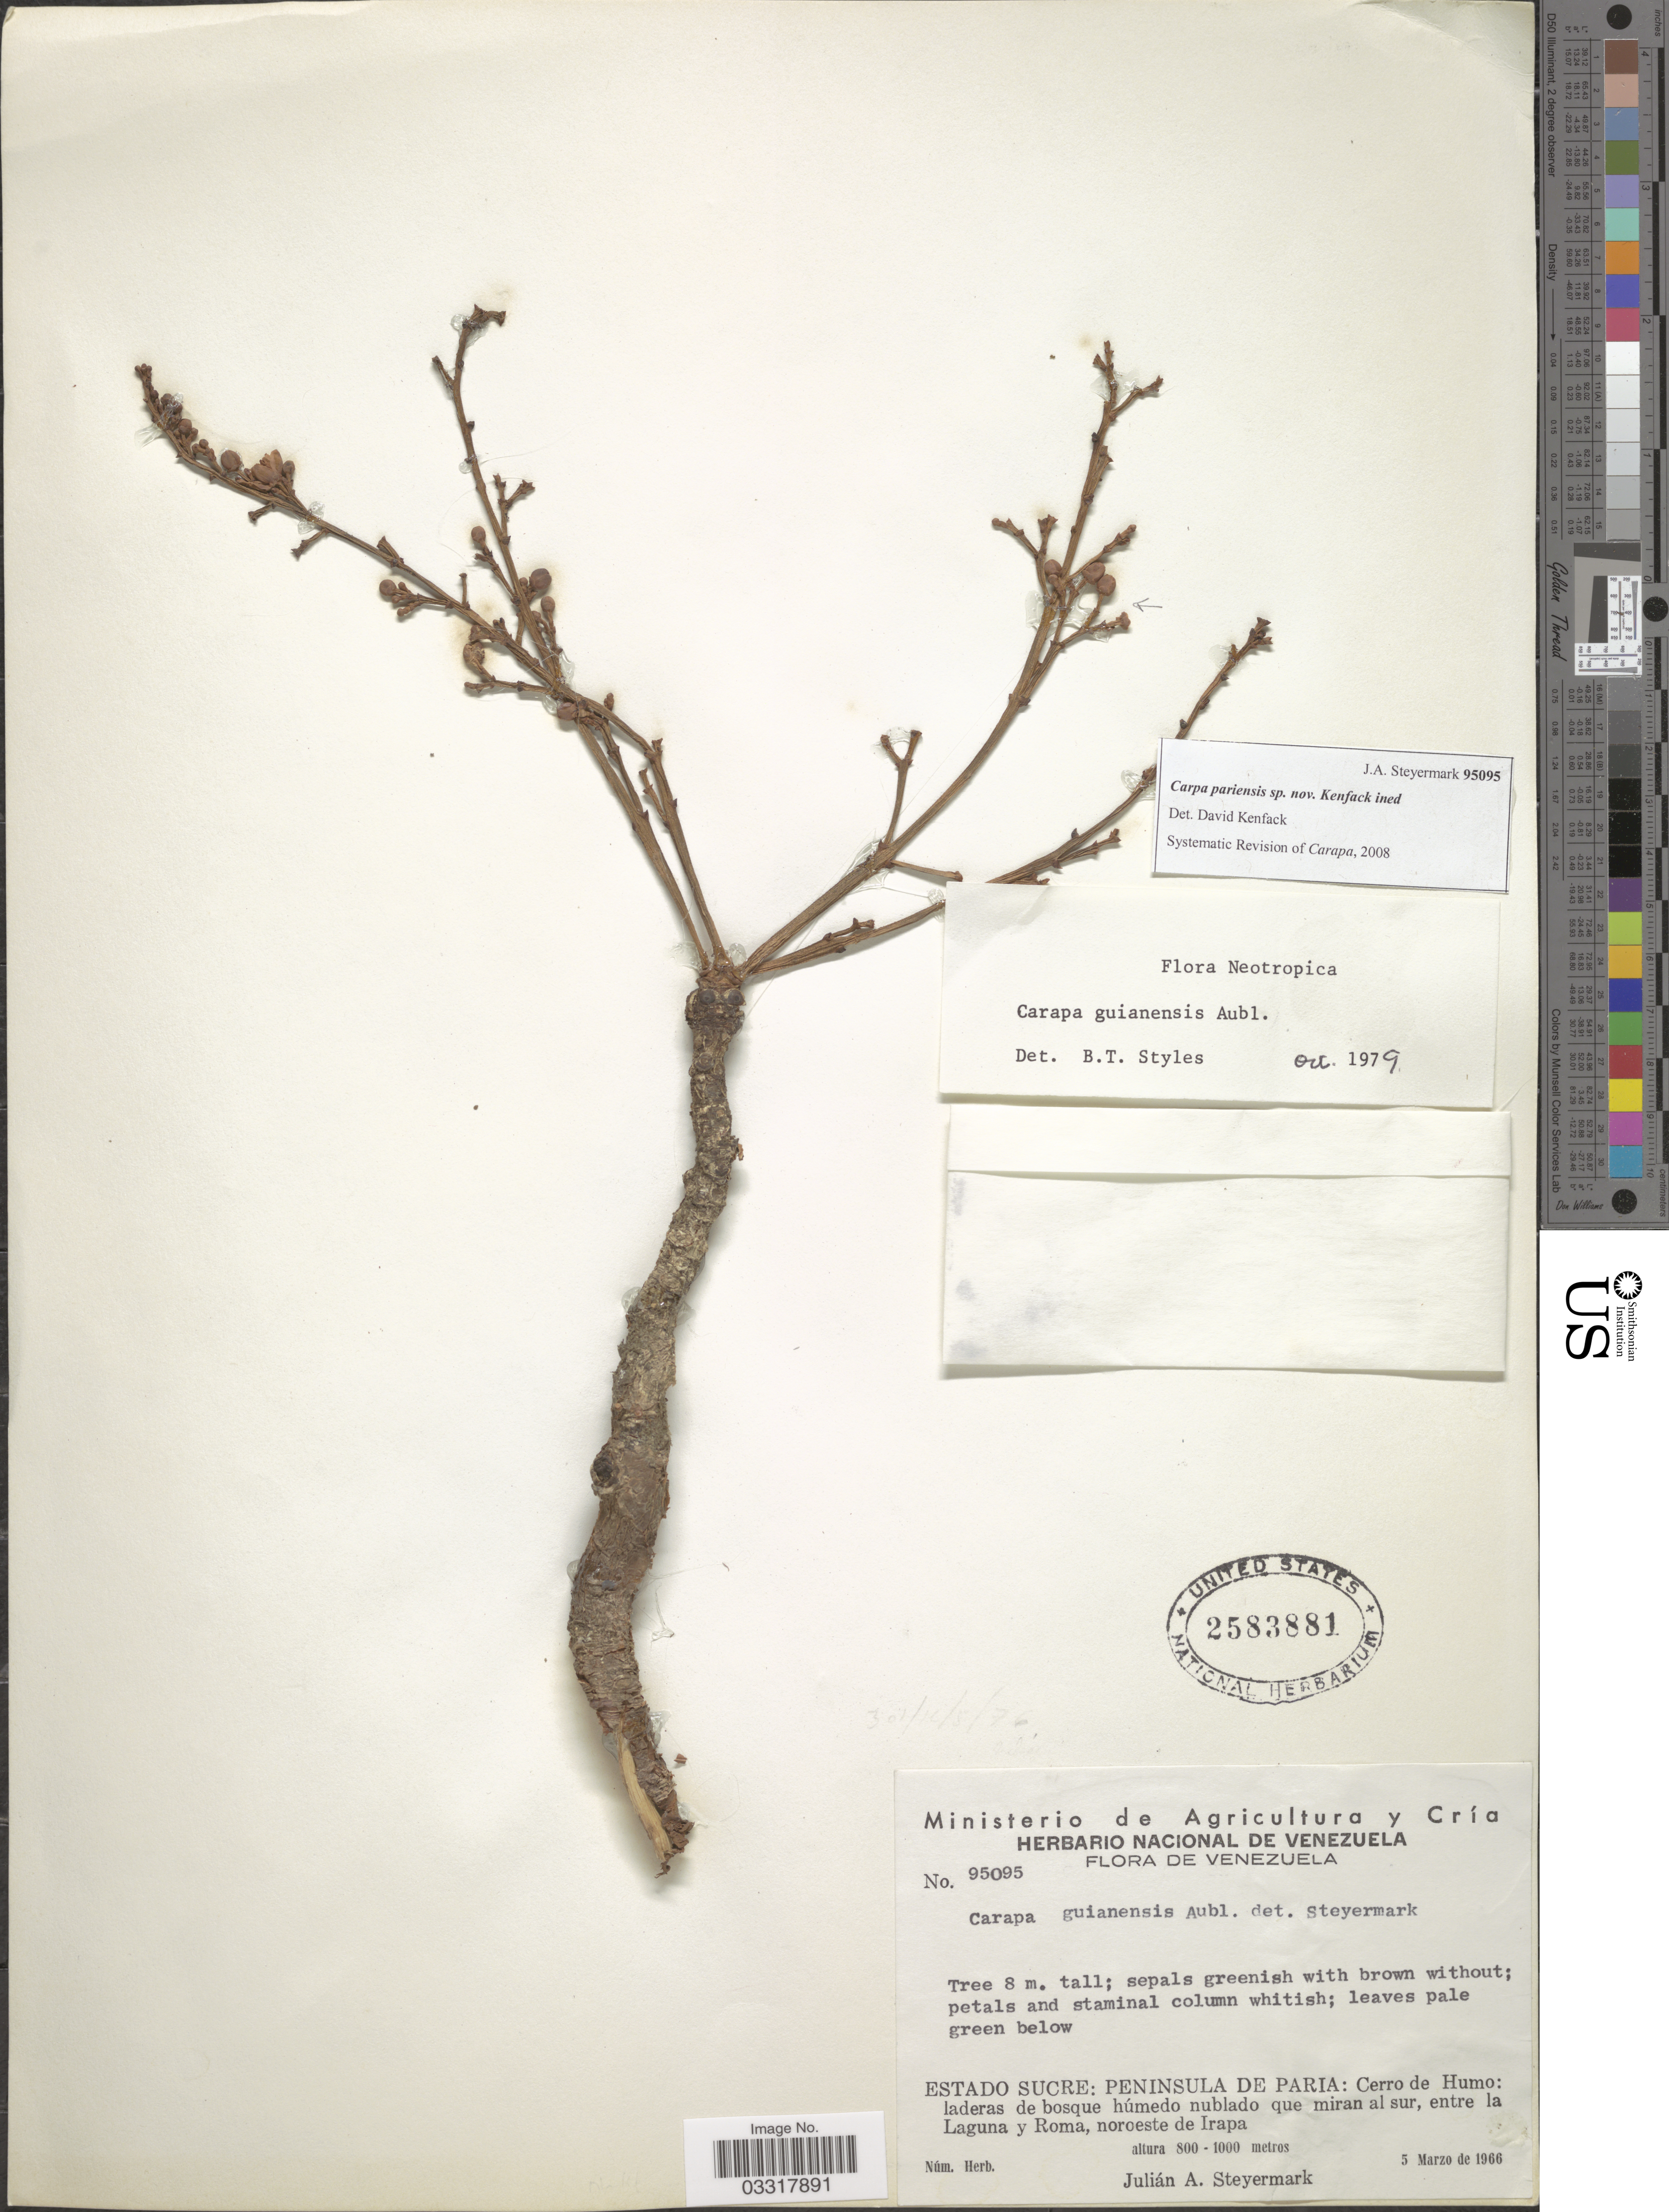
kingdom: Plantae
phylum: Tracheophyta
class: Magnoliopsida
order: Sapindales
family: Meliaceae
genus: Carapa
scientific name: Carapa pariensis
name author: Kenfack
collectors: J. Steyermark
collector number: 95095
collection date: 1966-03-05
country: Venezuela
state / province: Sucre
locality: Peninsula de Paria: Cerro de Humo: laderas de bosque húmedo nublado que miran al sur, entre la Laguna y Roma, noroeste de Irapa.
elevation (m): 800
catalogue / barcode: US 2583881